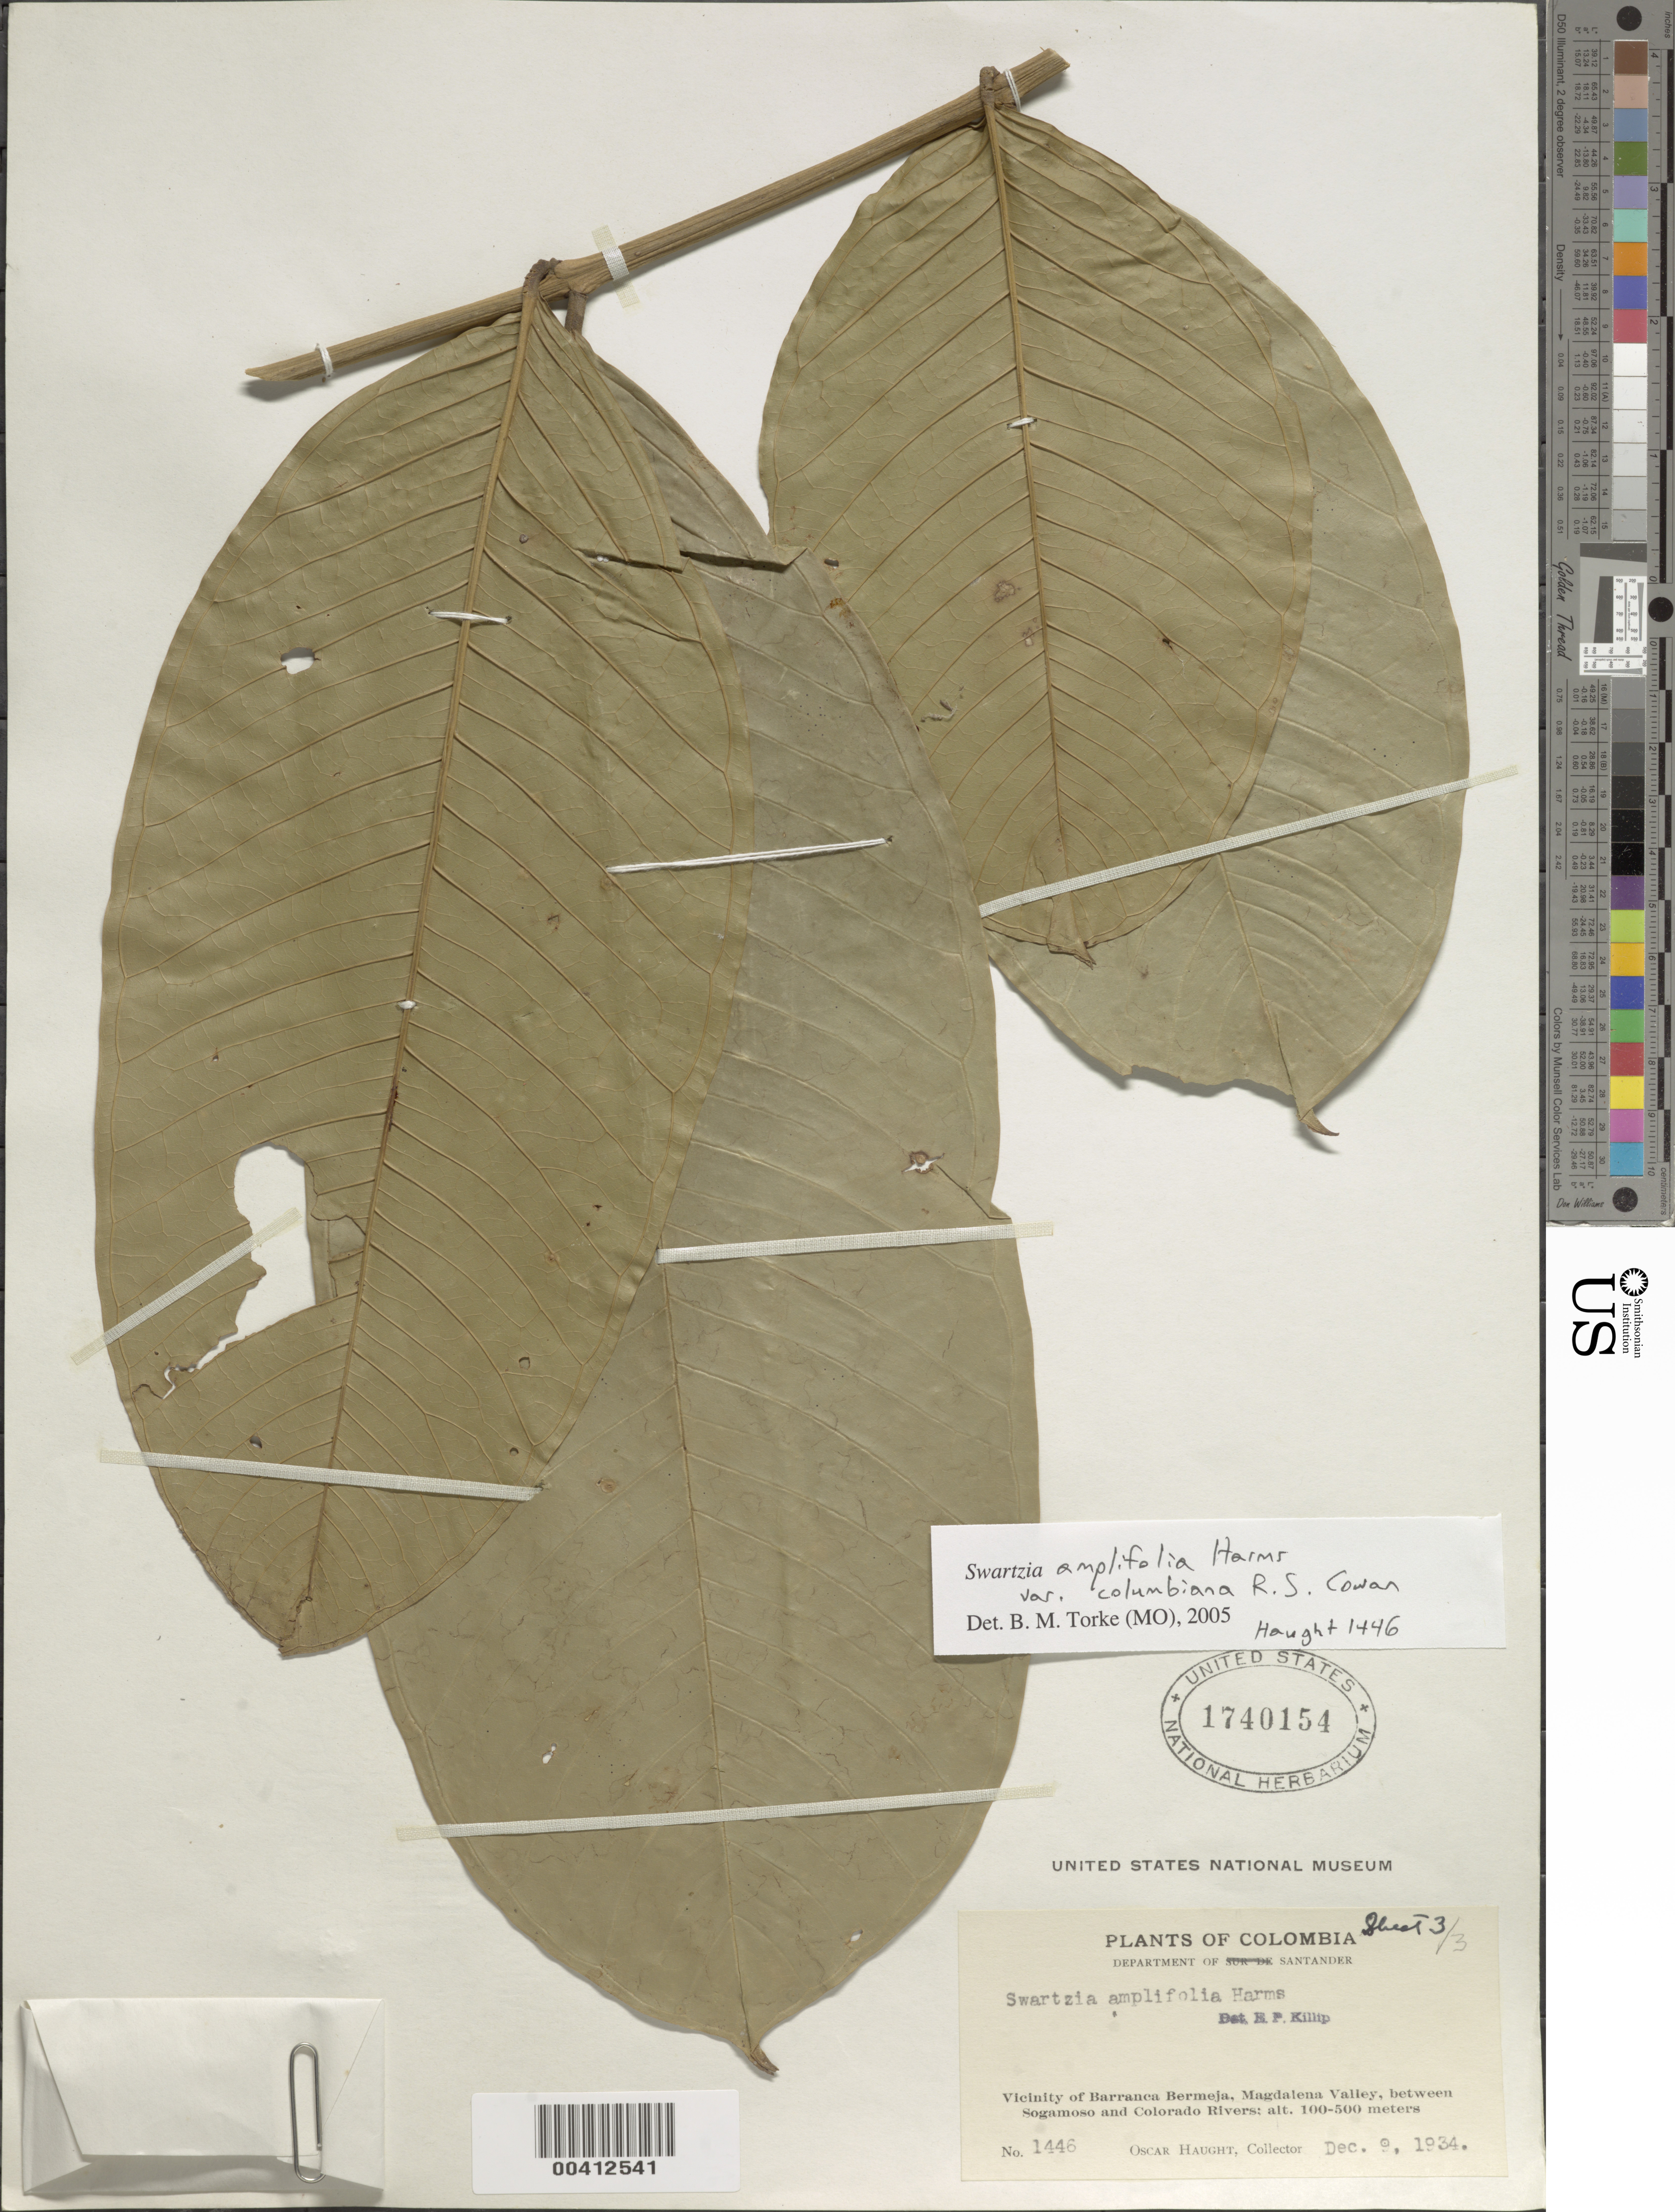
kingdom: Plantae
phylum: Tracheophyta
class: Magnoliopsida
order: Fabales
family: Fabaceae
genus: Swartzia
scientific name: Swartzia amplifolia var. colombiana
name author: R.S. Cowan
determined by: Cowan, R. S.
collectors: O. L. Haught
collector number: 1446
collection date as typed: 09 Dec 1934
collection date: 1934-12-09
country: Colombia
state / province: Santander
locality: Between Colorado and Sogamosa Rivers, Magdalena Valley, vicinity of Barrancabermeja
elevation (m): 100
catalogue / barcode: US 1740154